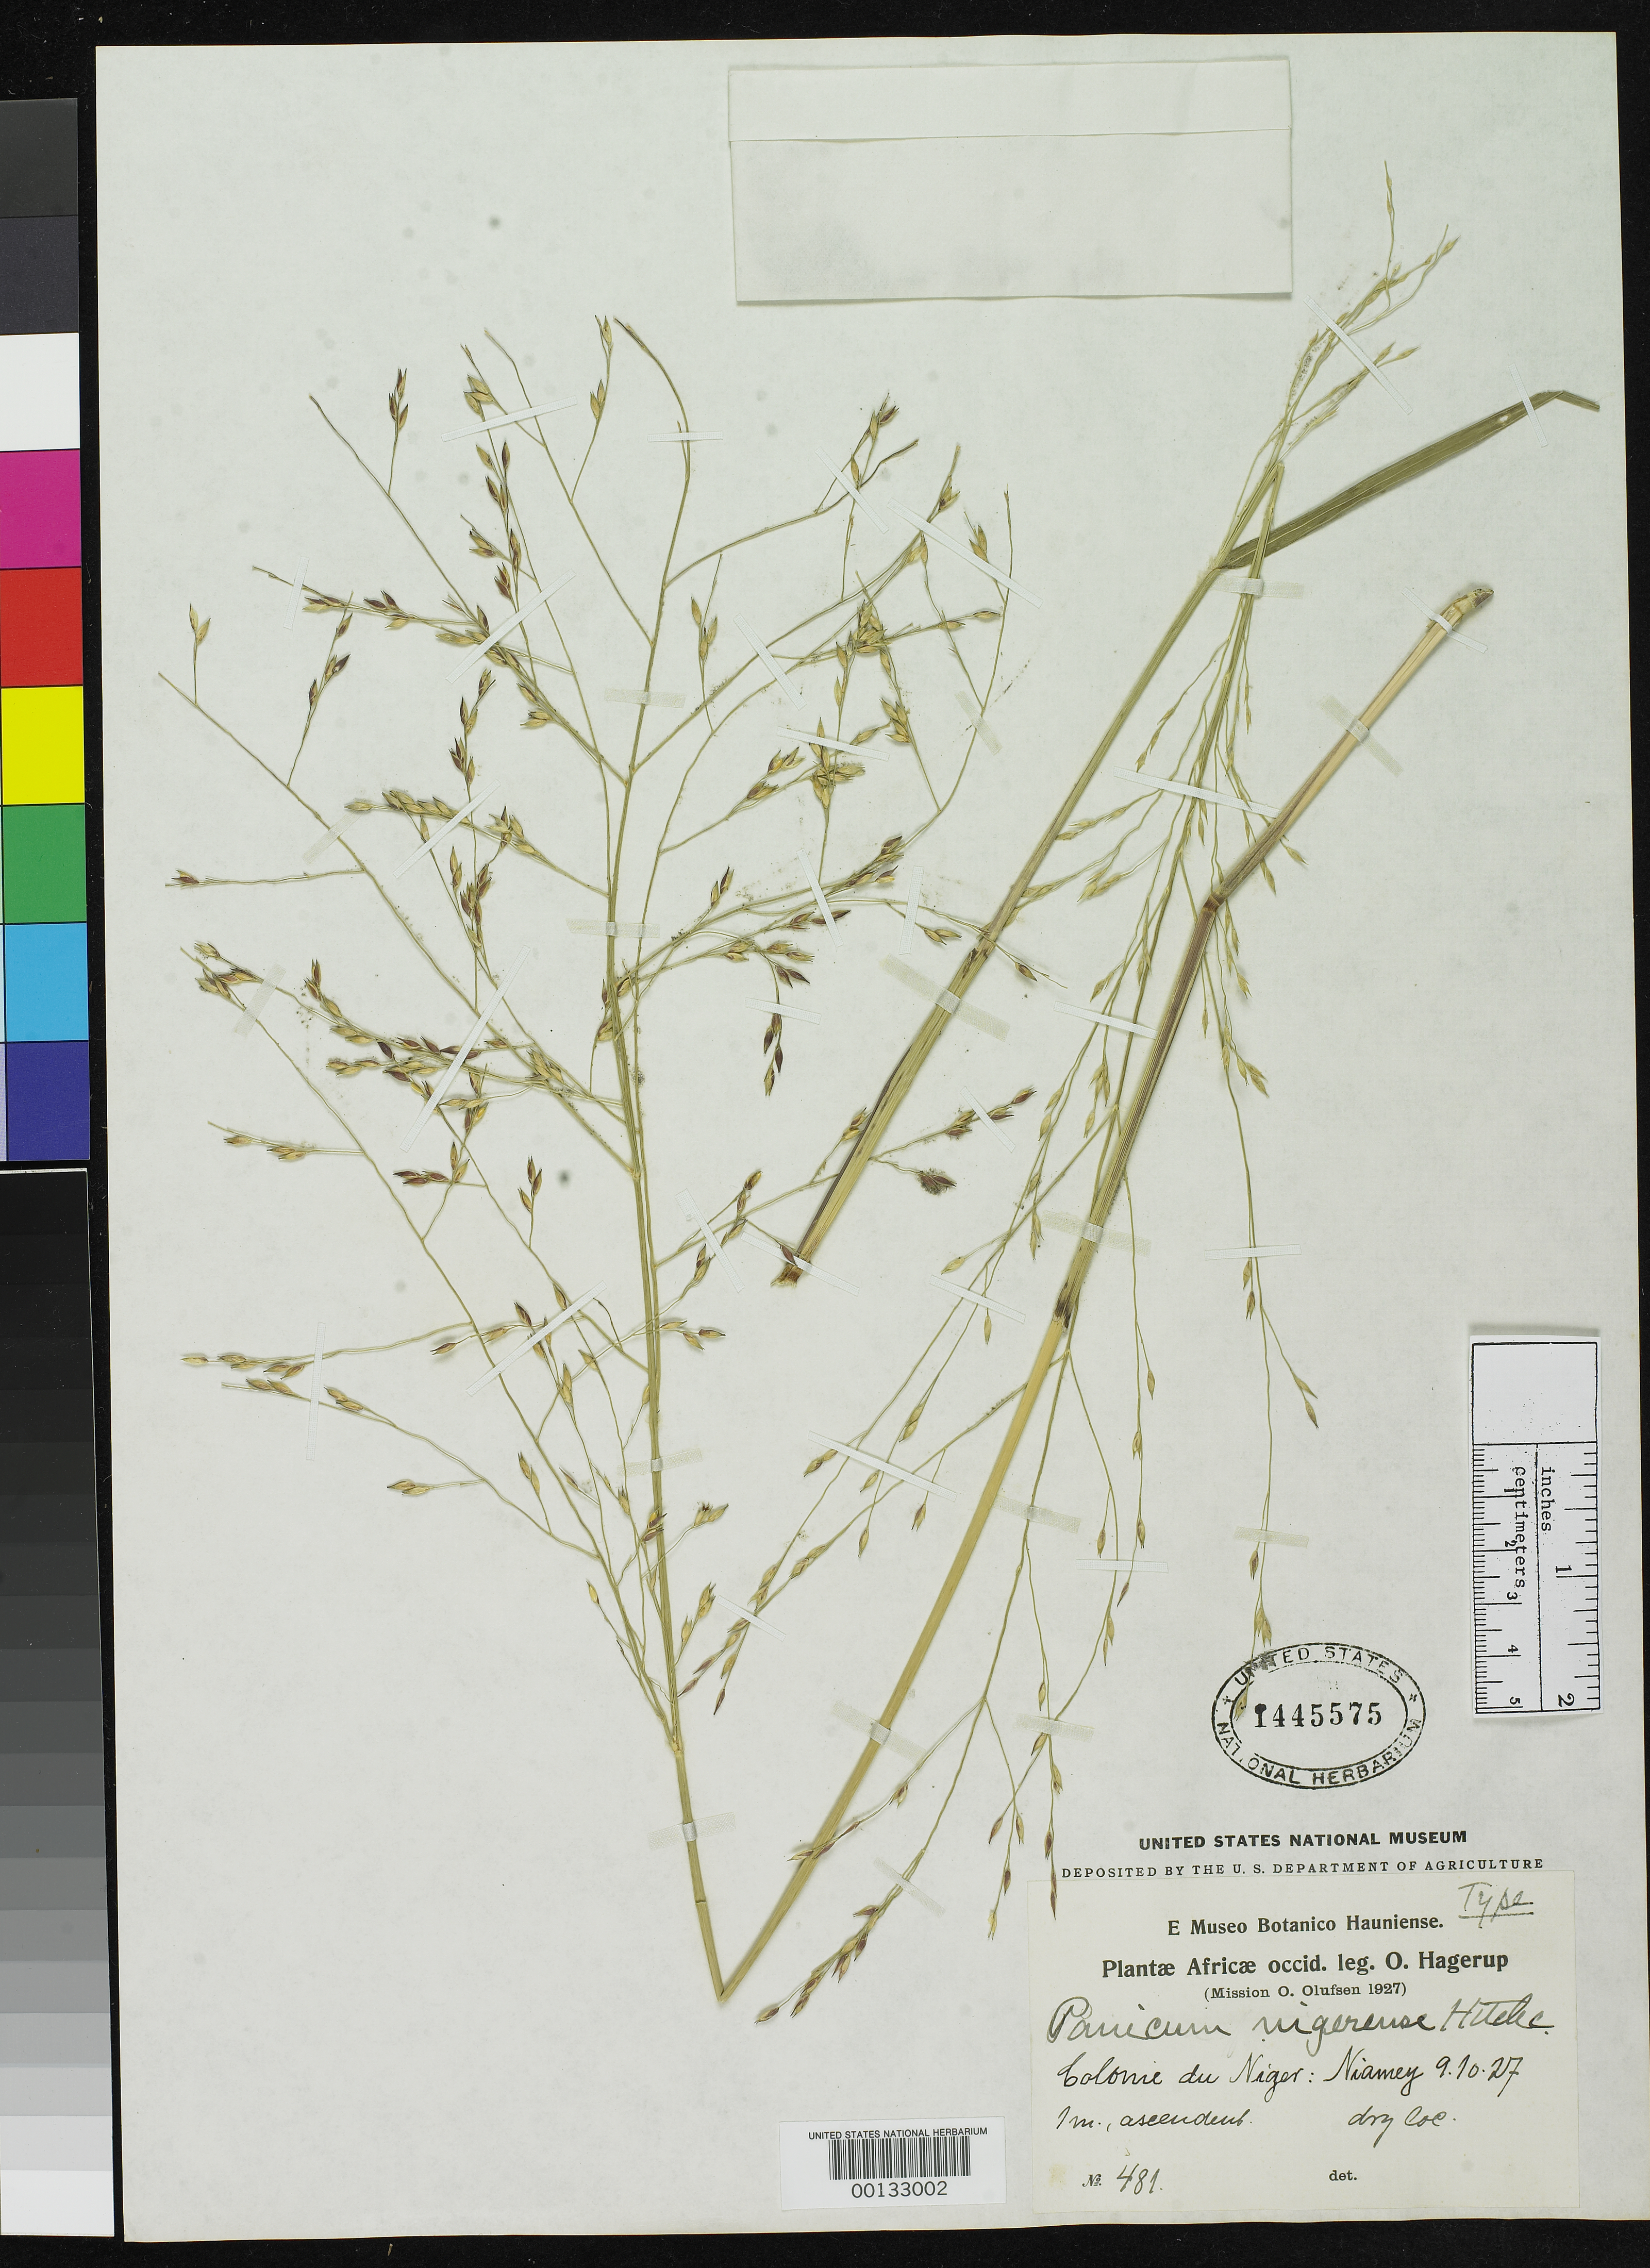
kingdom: Plantae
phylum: Tracheophyta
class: Liliopsida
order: Poales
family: Poaceae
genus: Panicum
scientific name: Panicum nigerense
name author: Hitchc.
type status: Holotype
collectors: O. Hagerup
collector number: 481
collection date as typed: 09 Oct 1927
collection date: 1927-10-09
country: Niger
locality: Niamey.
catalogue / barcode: US 1445575